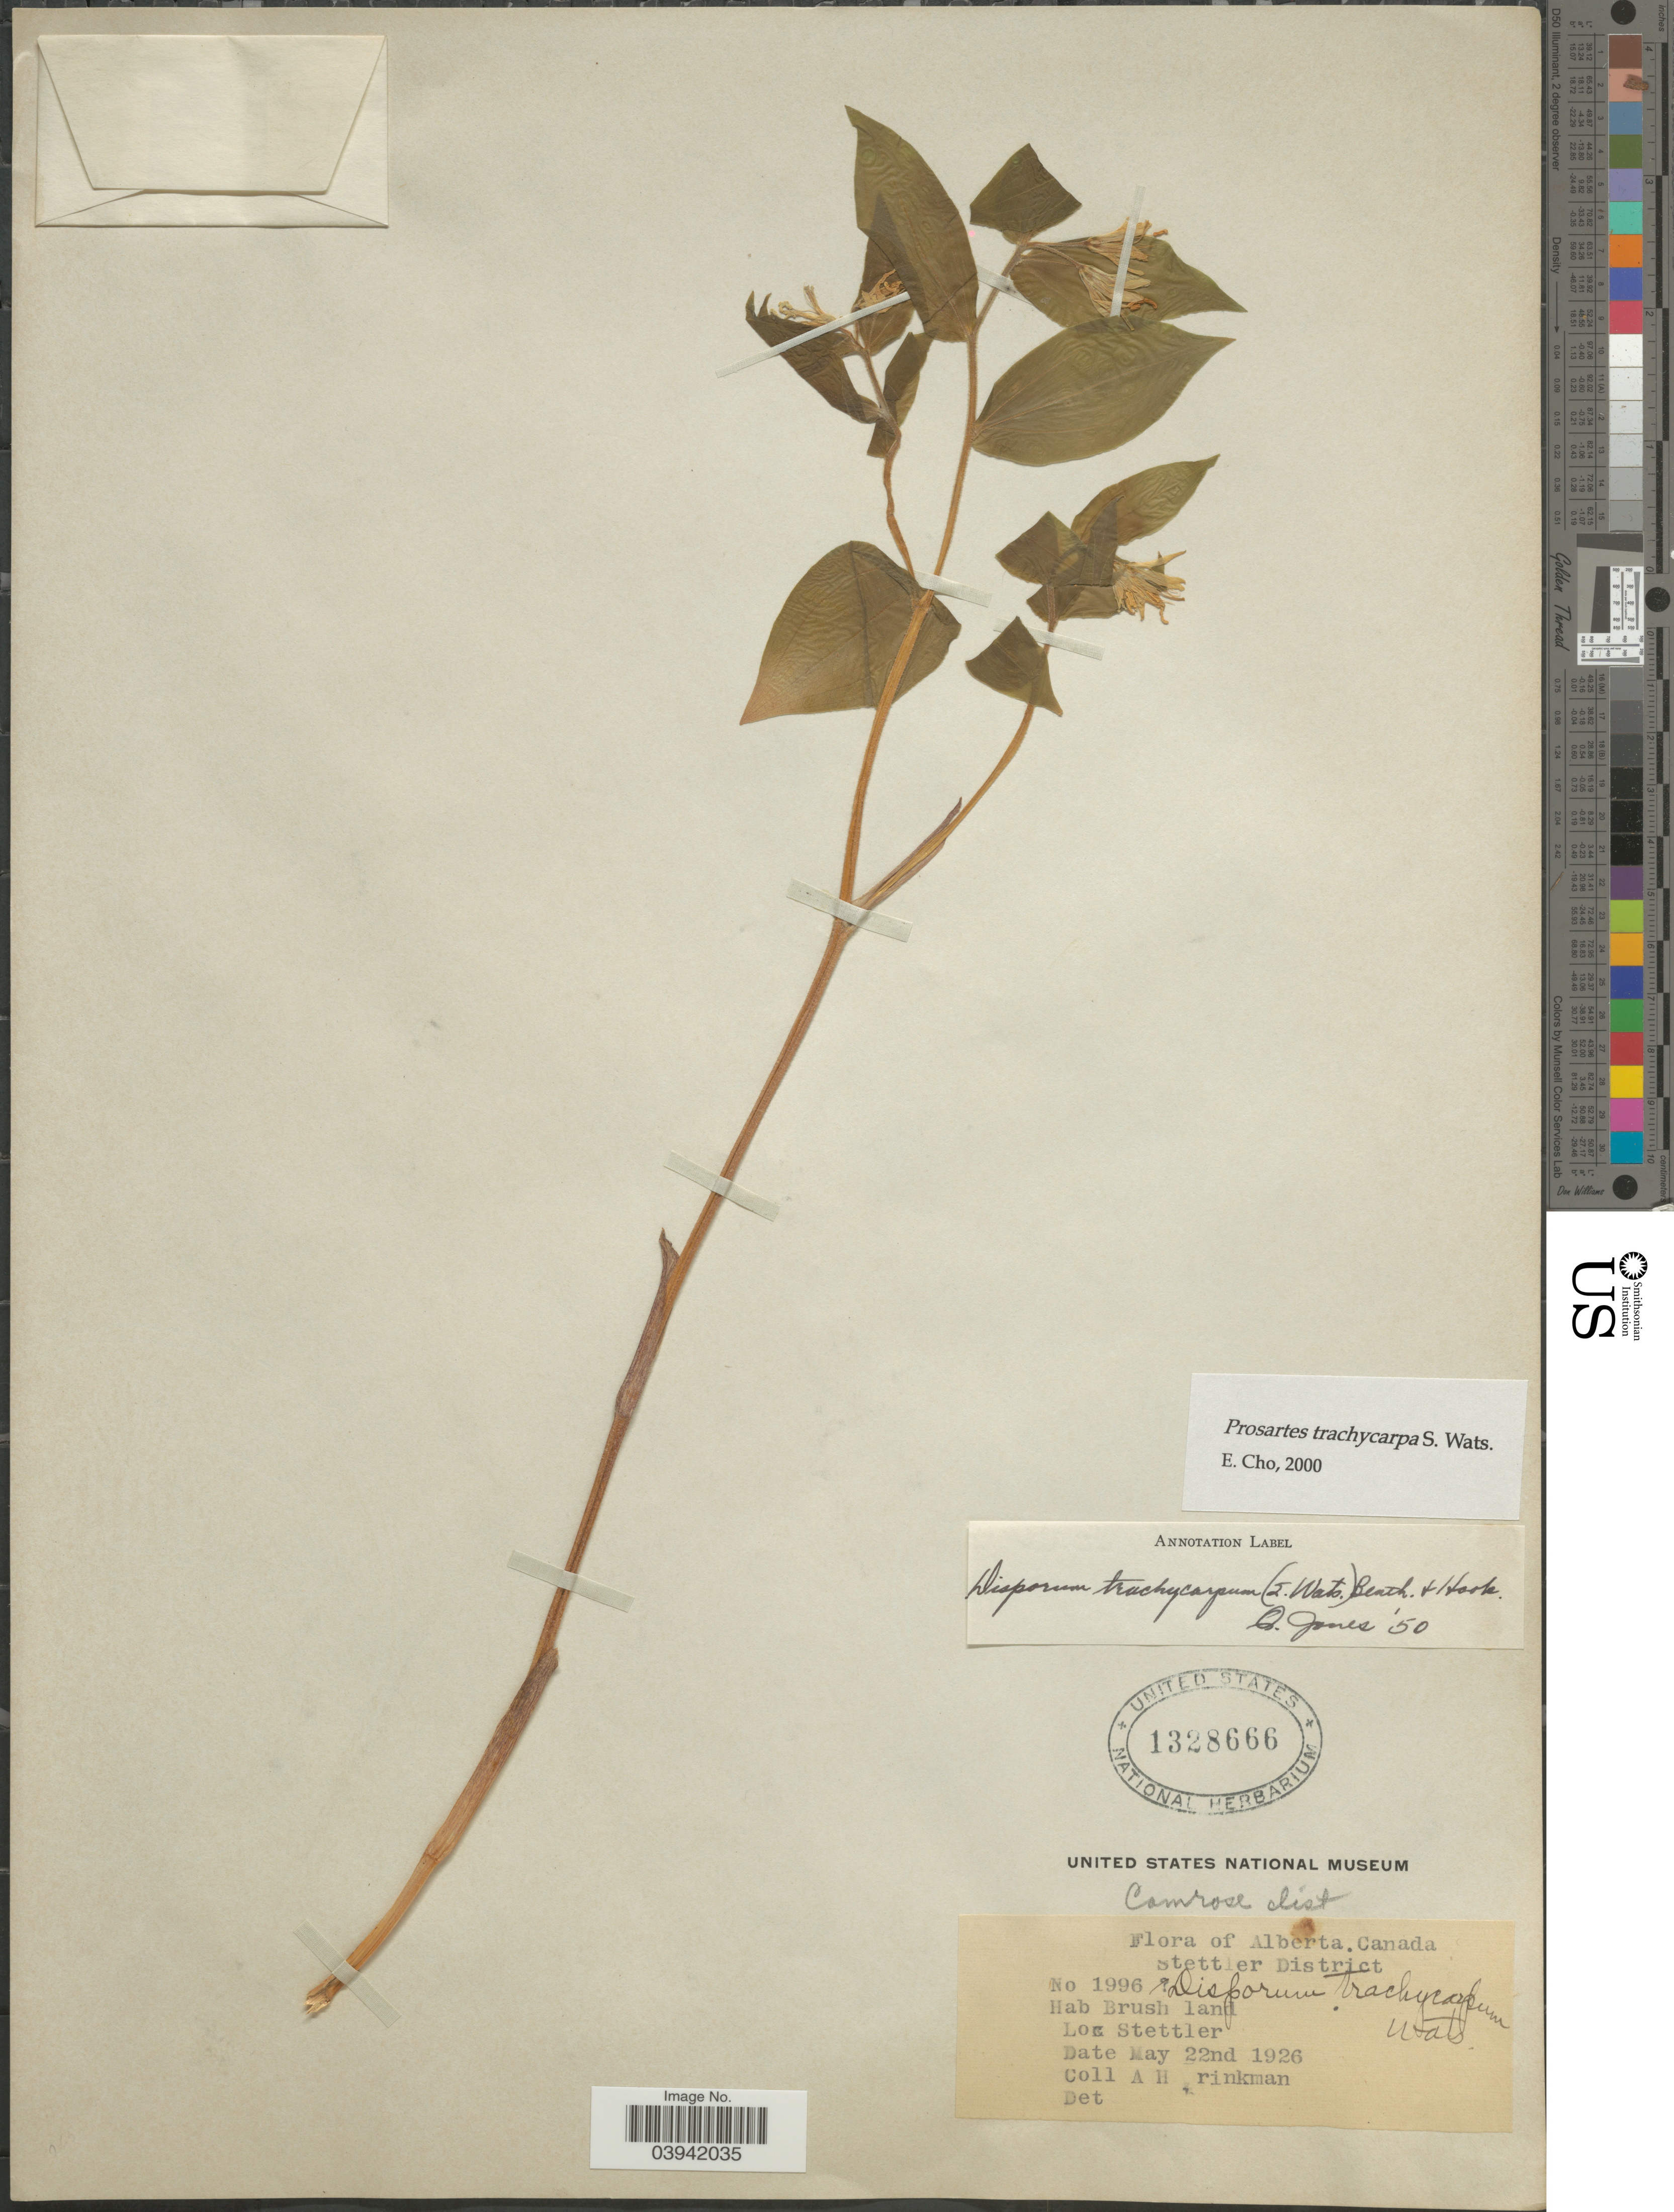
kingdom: Plantae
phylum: Tracheophyta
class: Liliopsida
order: Liliales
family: Liliaceae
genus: Prosartes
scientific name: Prosartes trachycarpa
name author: S. Watson in C. King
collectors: A. Brinkman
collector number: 1996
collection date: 1926-05-22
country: Canada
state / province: Alberta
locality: Camrose dist. Stettler District. Stettler.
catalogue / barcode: US 1328666